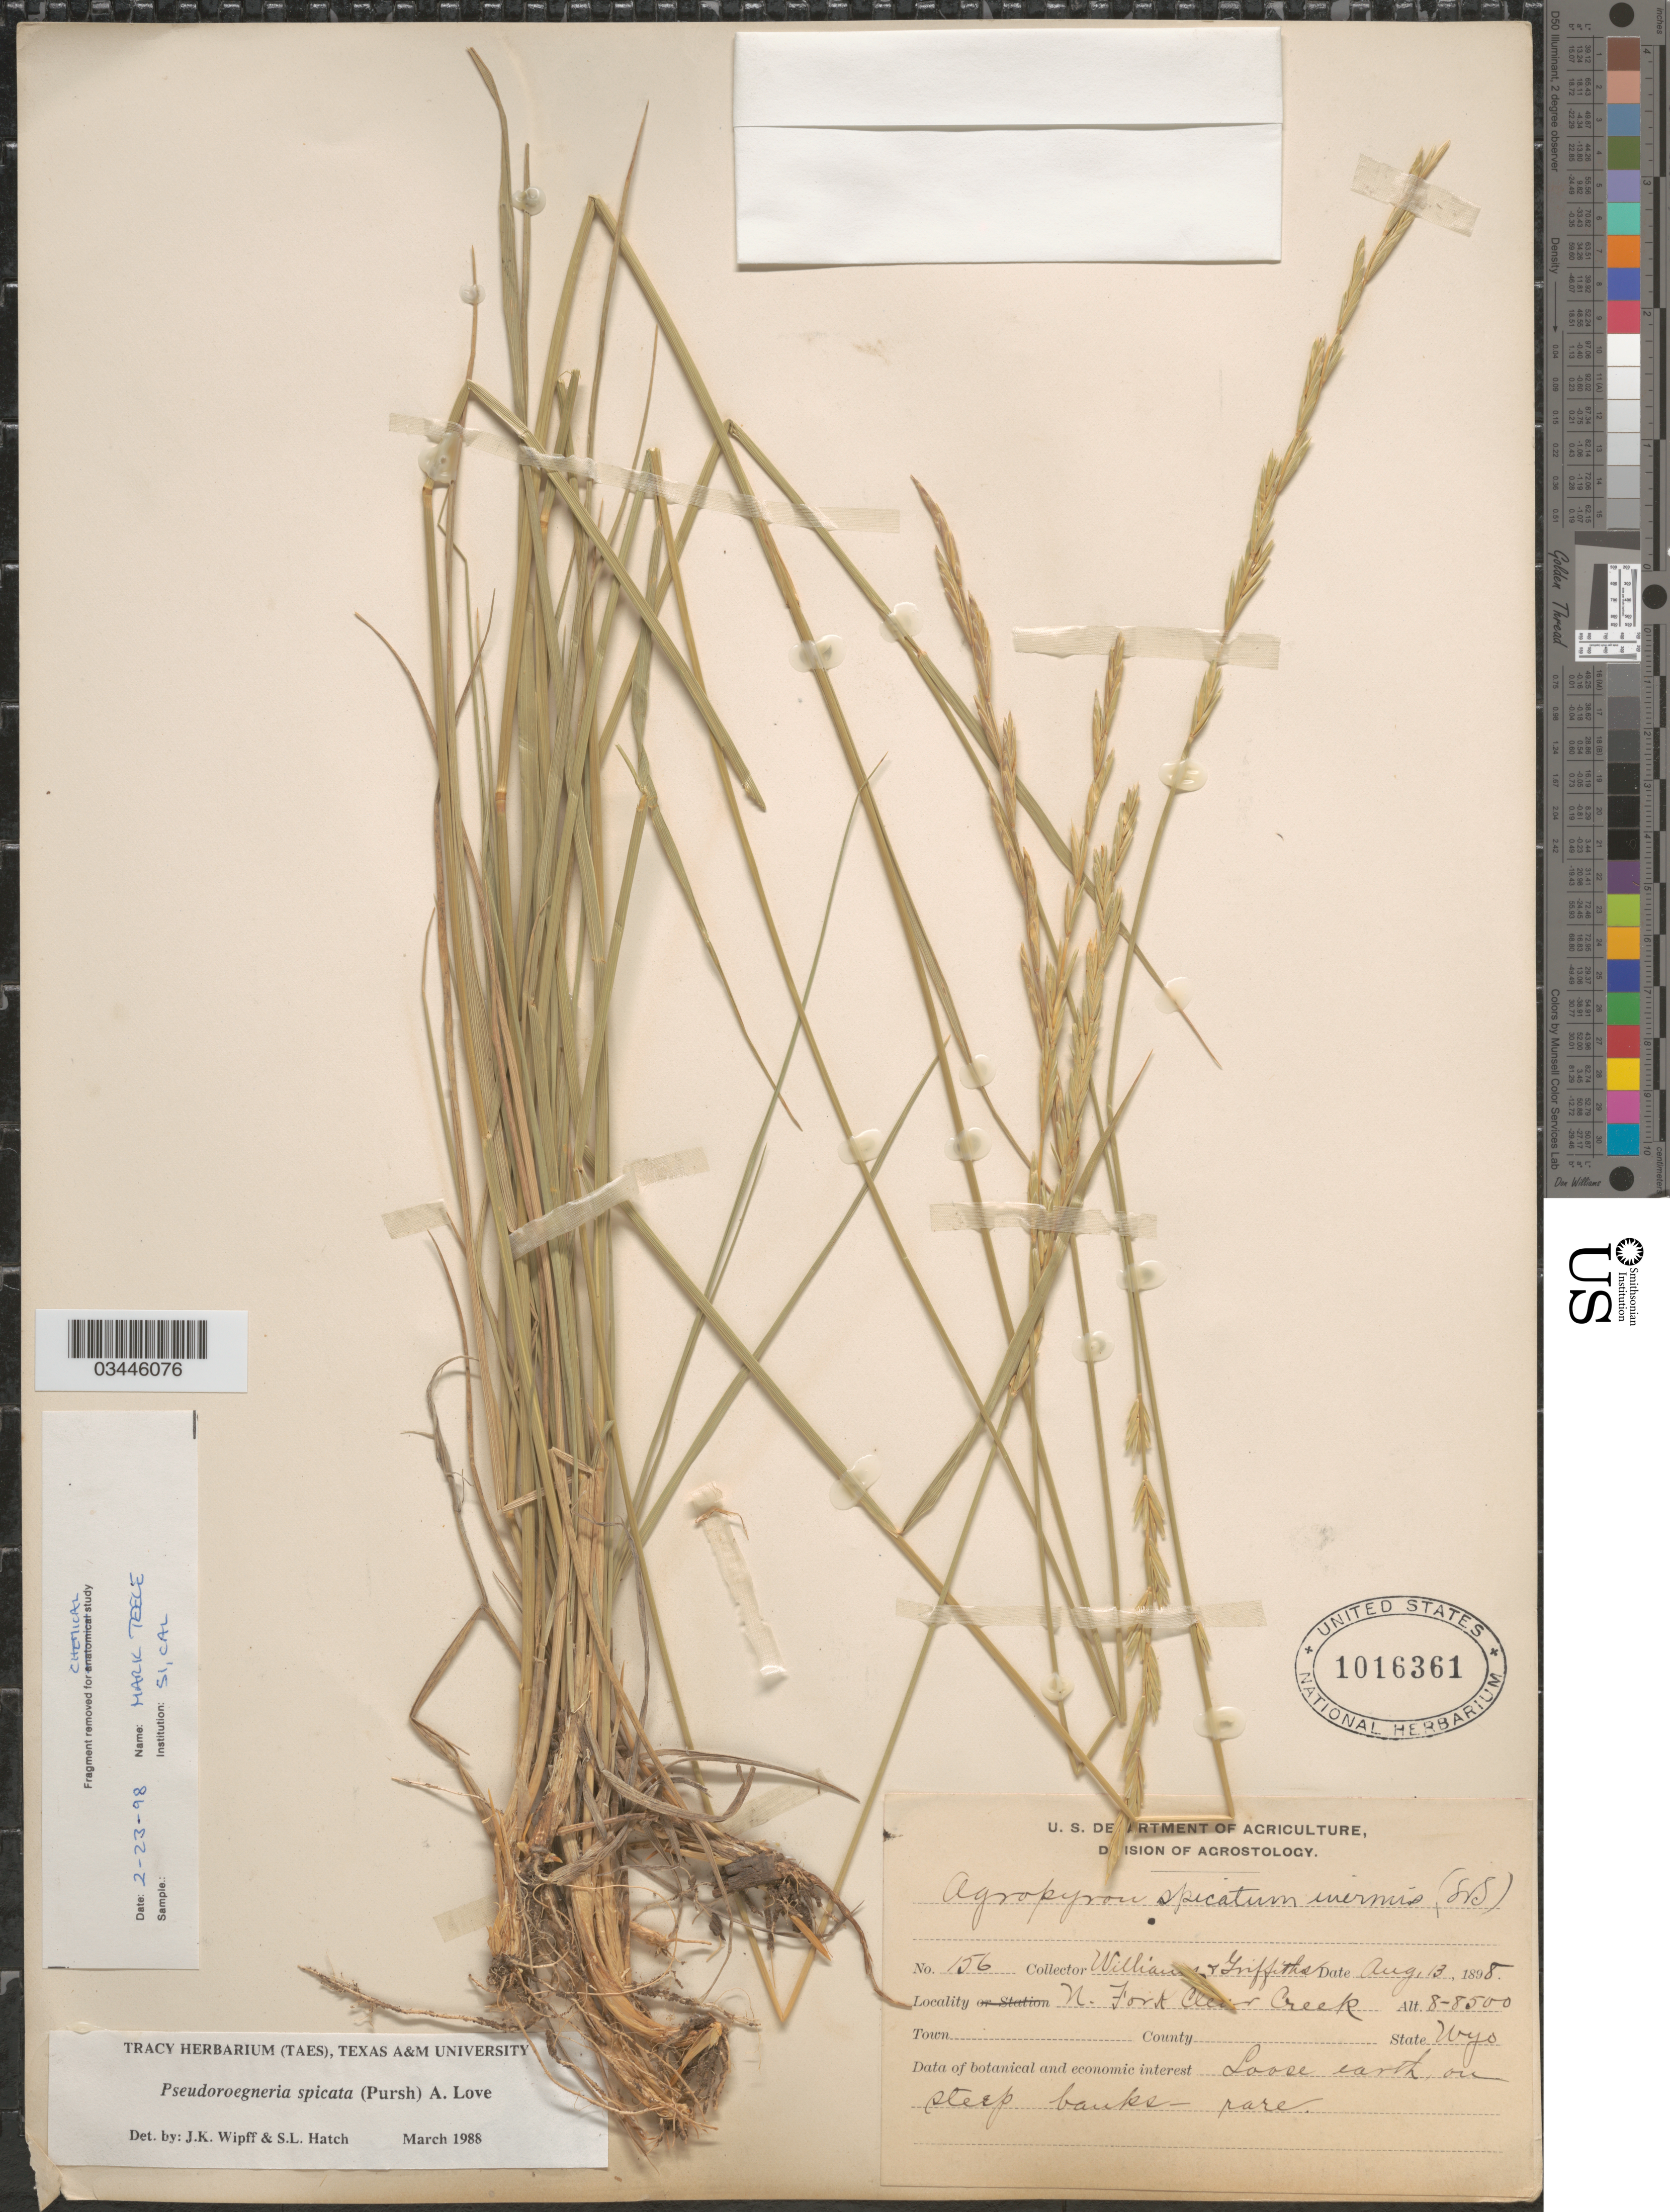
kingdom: Plantae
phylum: Tracheophyta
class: Liliopsida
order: Poales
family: Poaceae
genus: Pseudoroegneria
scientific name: Pseudoroegneria spicata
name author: (Pursh) Á. Löve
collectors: -- Williams & -- Griffiths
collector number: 156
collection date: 1898-08-13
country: United States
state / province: Wyoming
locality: N. Fork Clear Creek.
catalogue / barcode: US 1016361